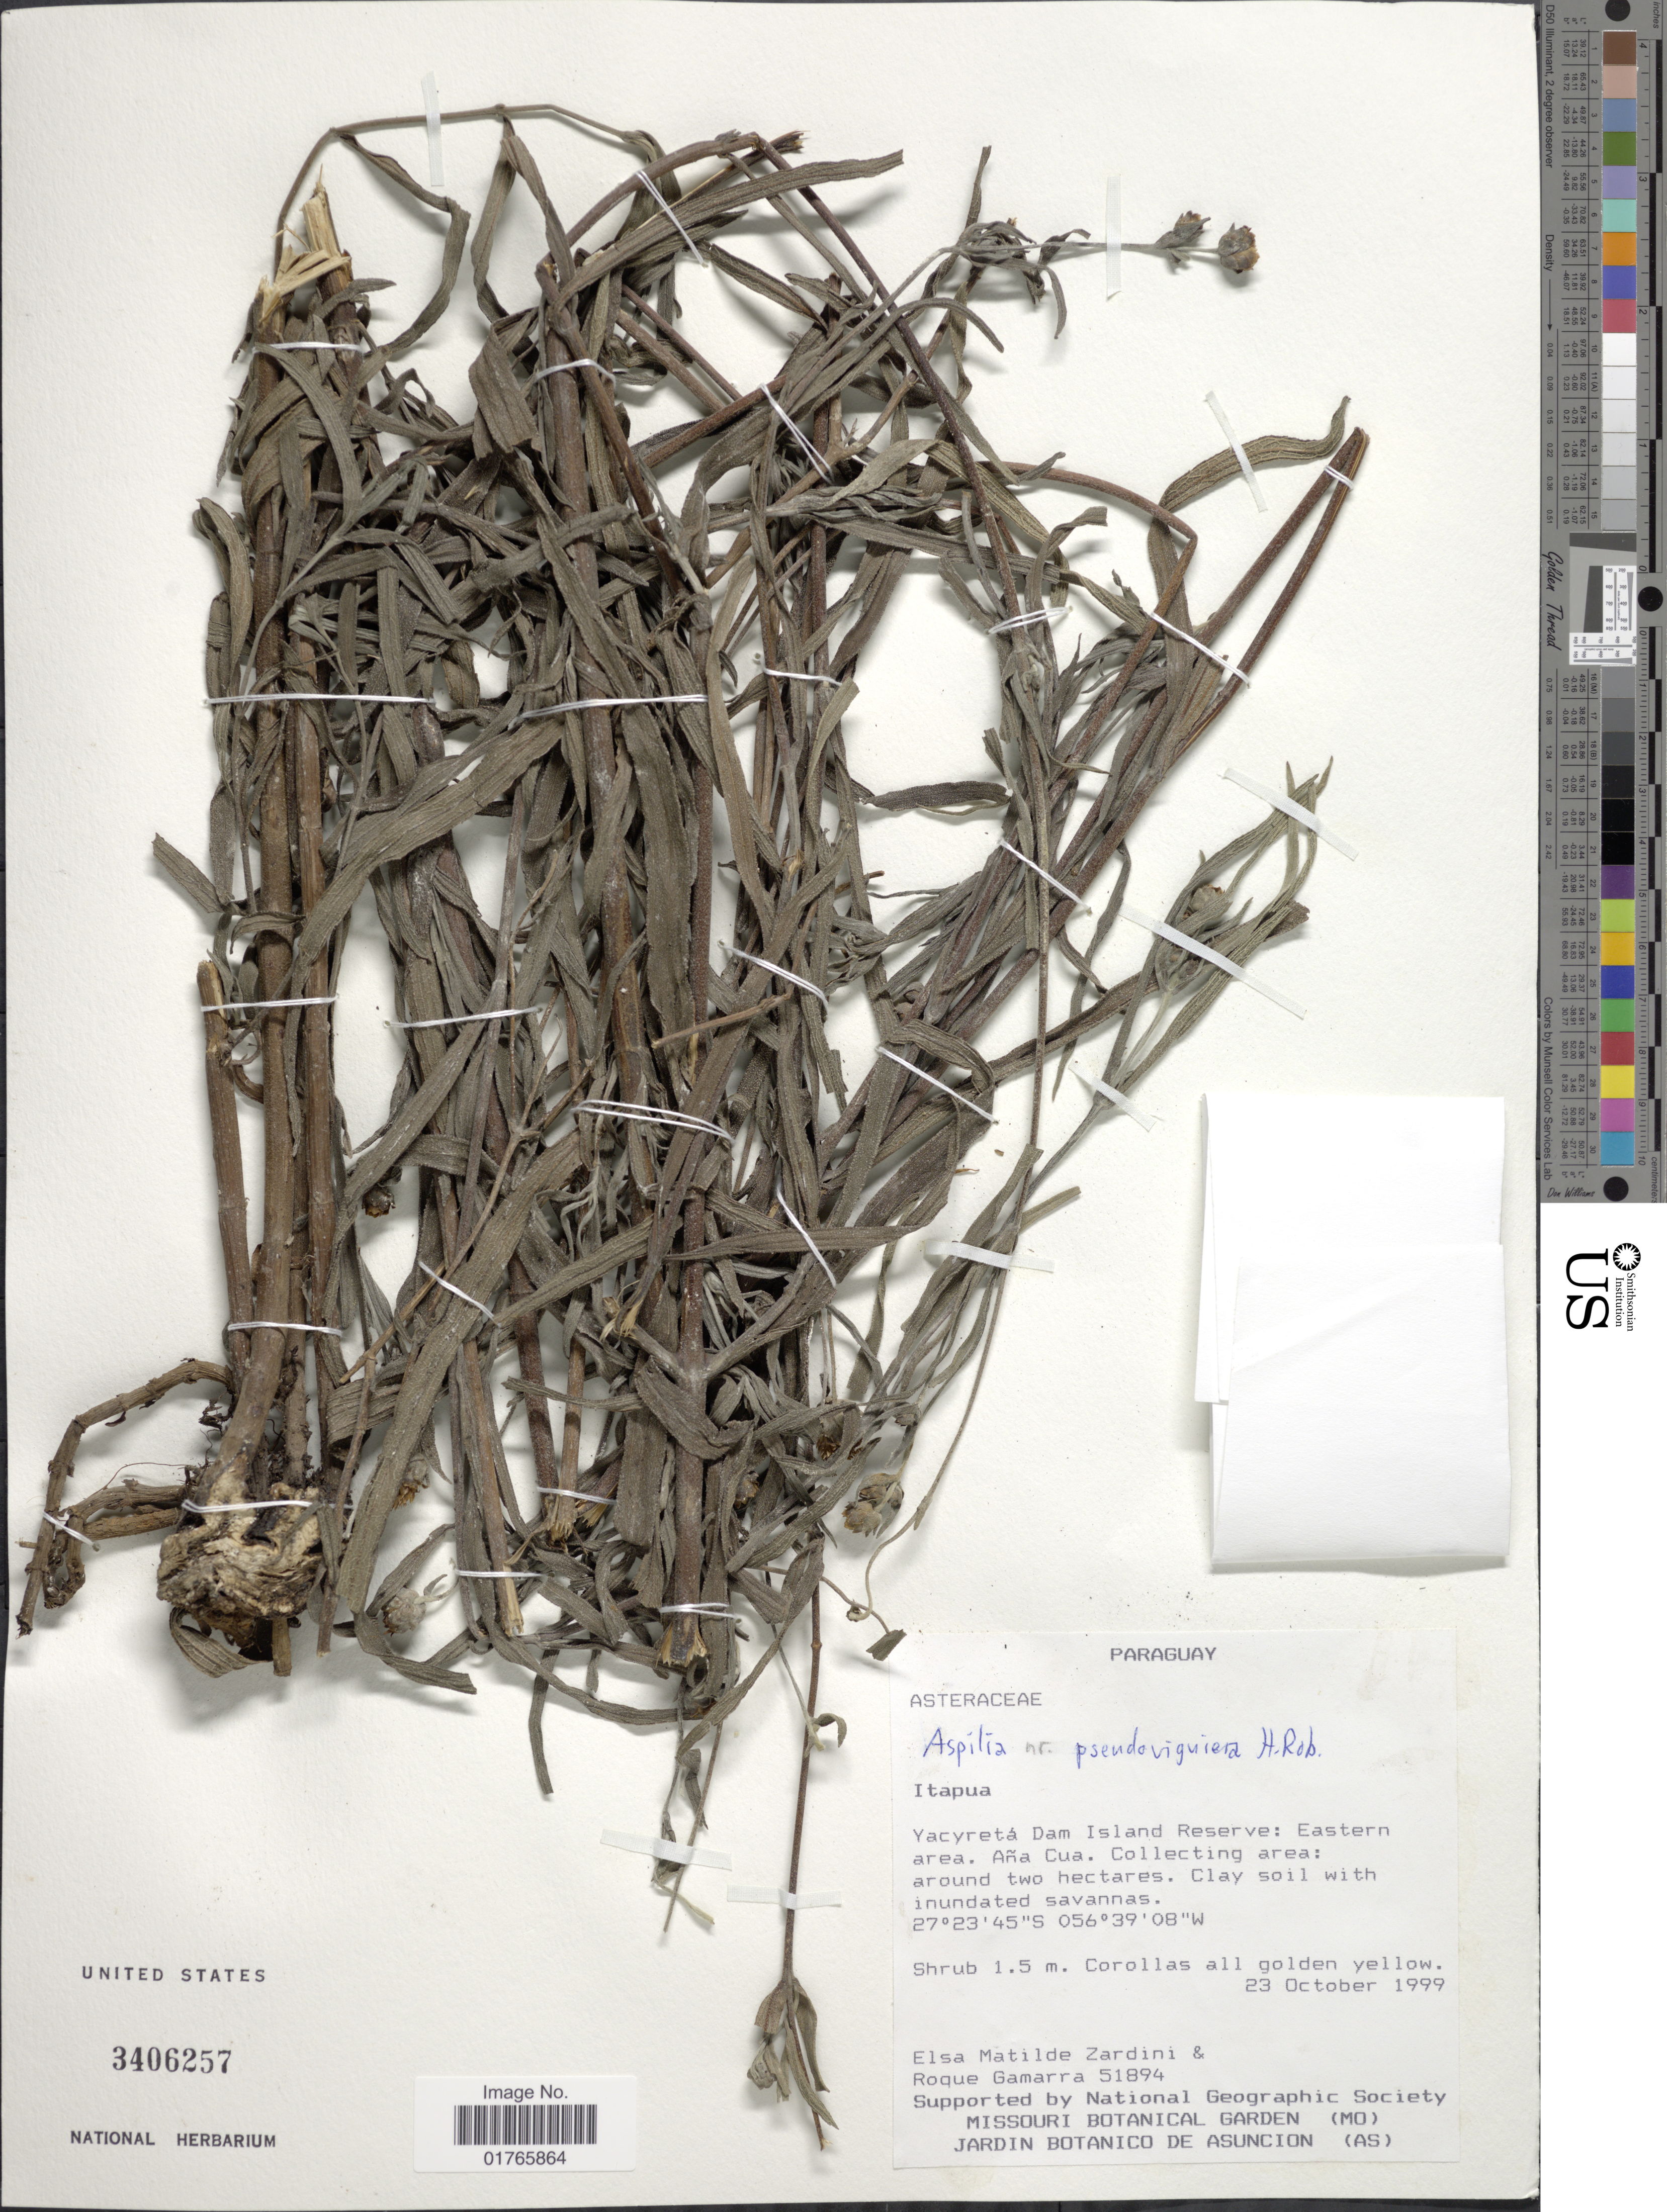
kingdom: Plantae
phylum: Tracheophyta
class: Magnoliopsida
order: Asterales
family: Asteraceae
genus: Aspilia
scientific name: Aspilia pseudoviguiera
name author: H. Rob.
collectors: E. M. Zardini & R. Gamarra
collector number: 51894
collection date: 1999-10-23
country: Paraguay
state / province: Itapua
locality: Yacyreta Dam Island Reserve, Eastern area, Ana Cua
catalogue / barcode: US 3406257